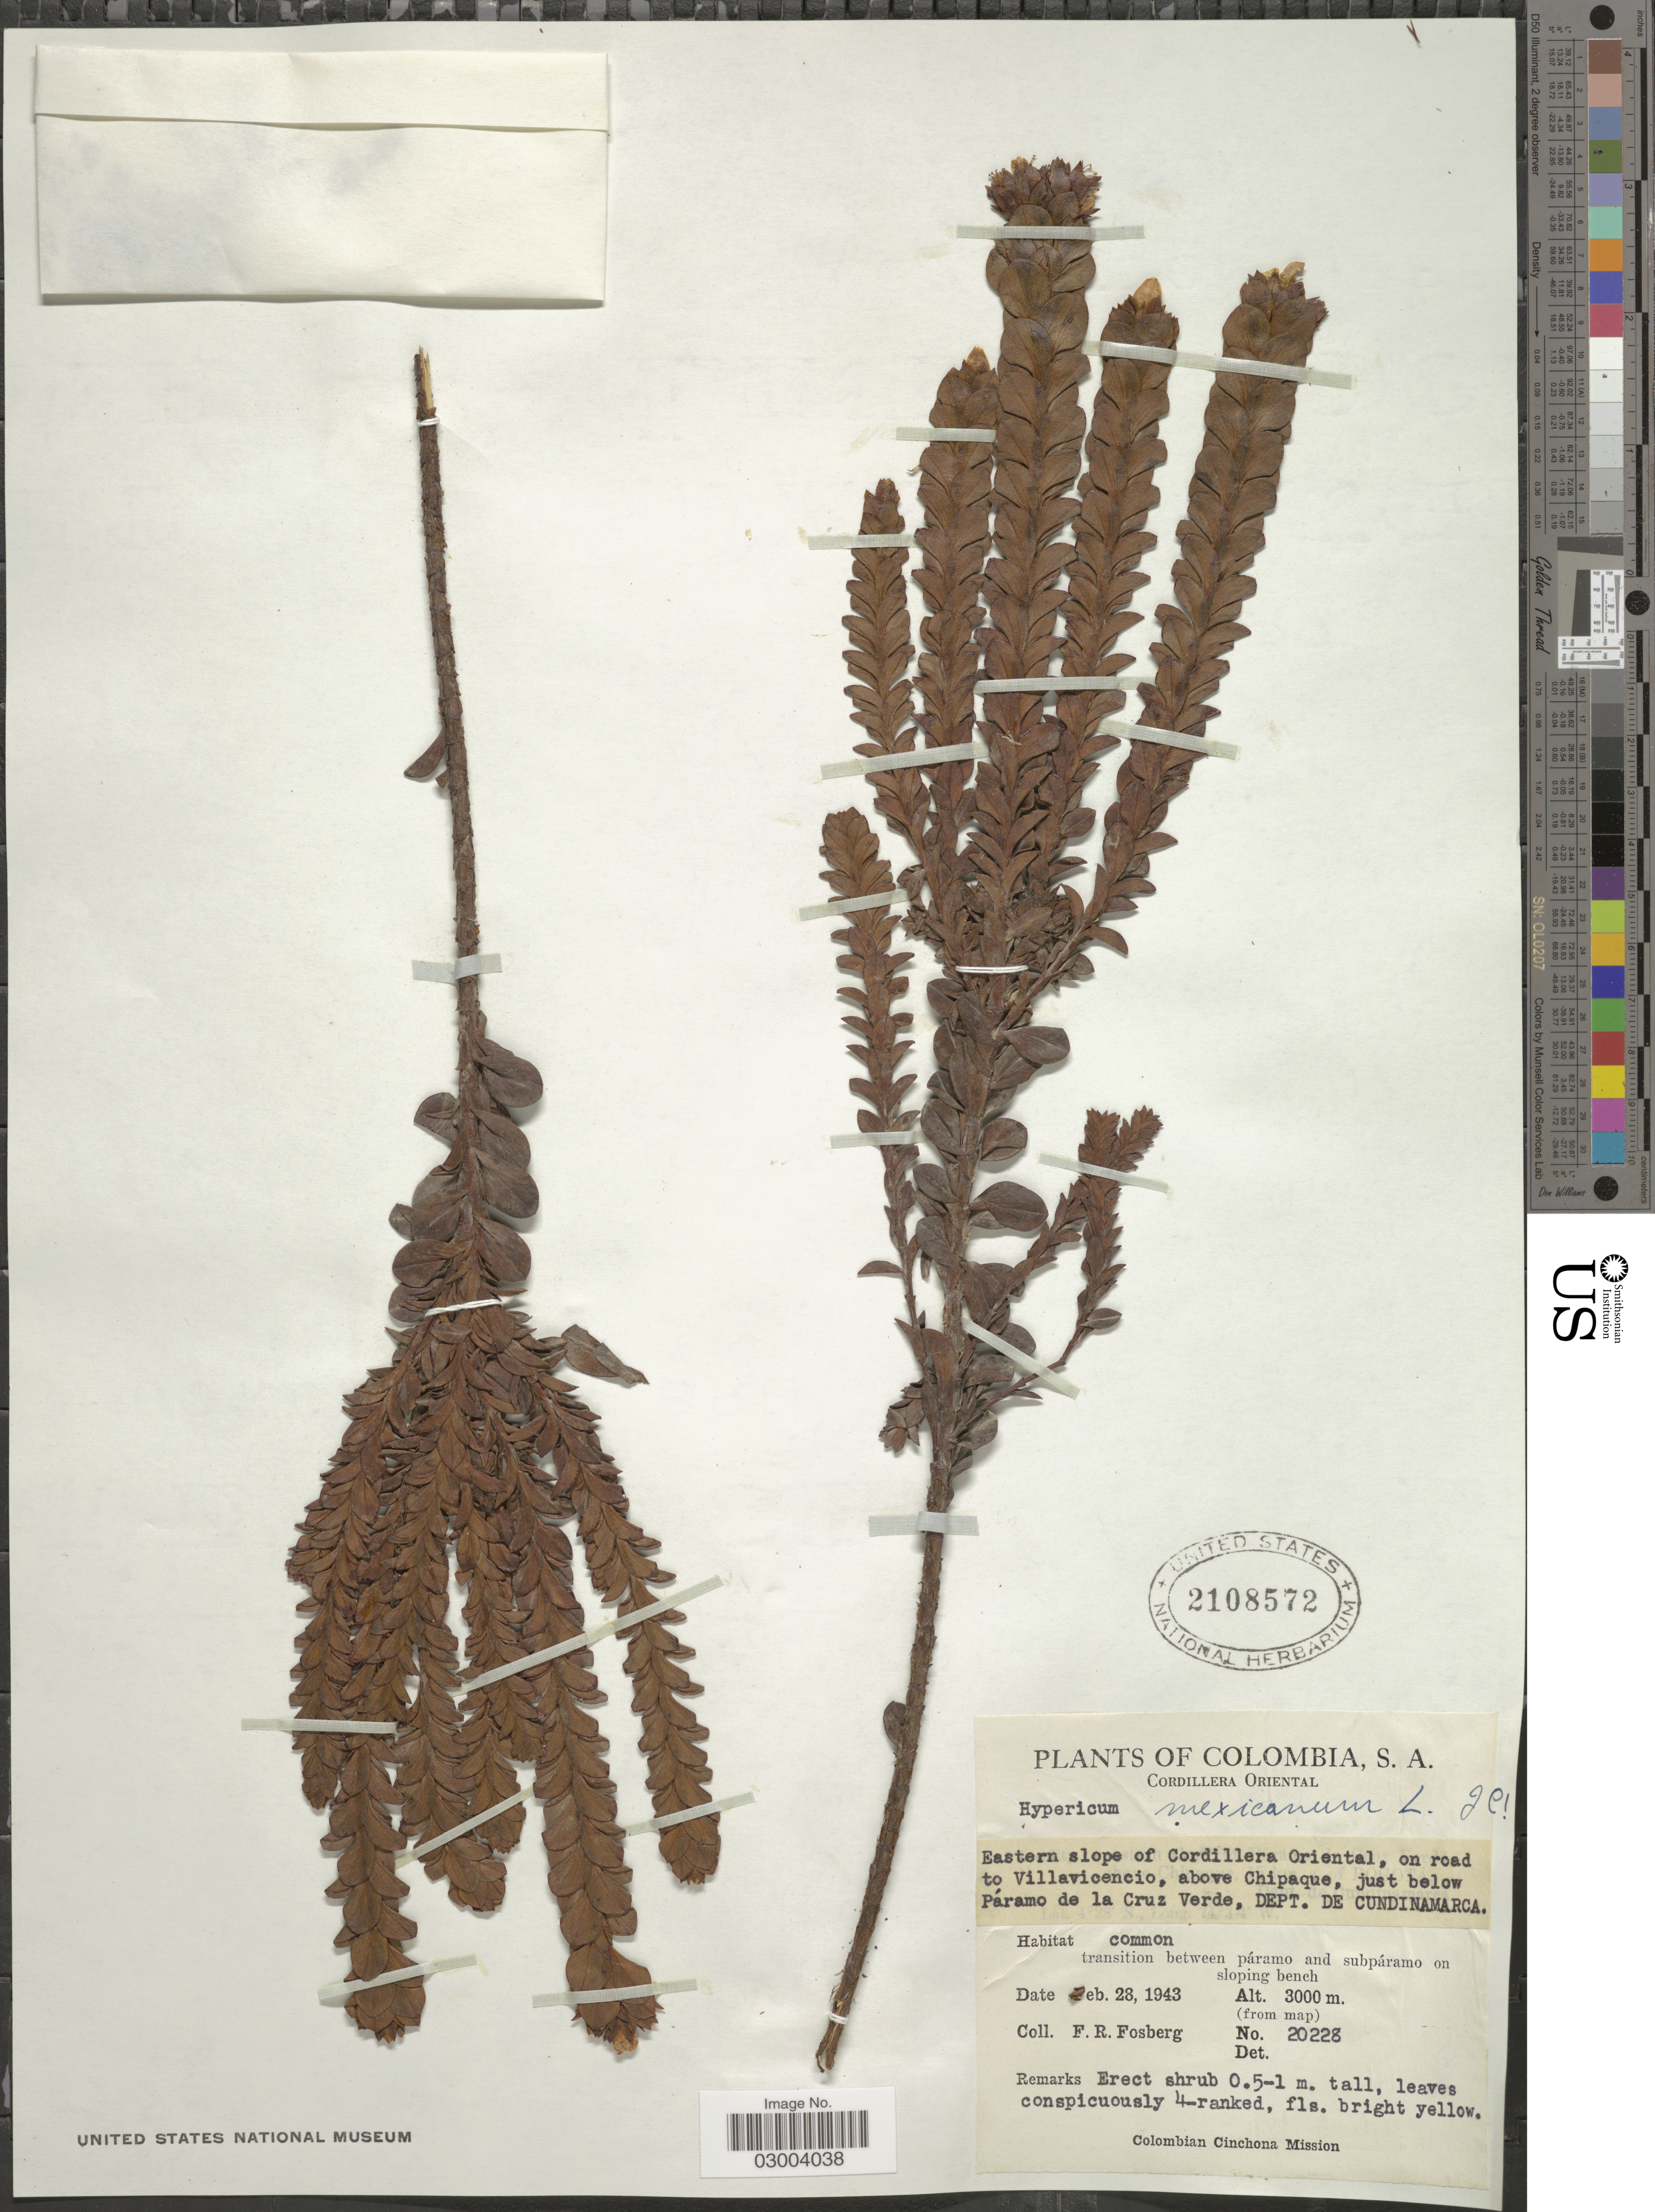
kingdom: Plantae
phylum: Tracheophyta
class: Magnoliopsida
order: Malpighiales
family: Hypericaceae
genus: Hypericum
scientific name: Hypericum mexicanum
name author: L.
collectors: F. R. Fosberg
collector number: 20228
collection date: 1943-02-28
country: Colombia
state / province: Cundinamarca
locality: Cordillera Oriental, Eastern slopes of Cordillera Oriental, on road to Villavicencio, above Chipaque, just below Páramo de la Cruz Verde, Dept. de Cundinamarca.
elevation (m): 3000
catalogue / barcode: US 2108572